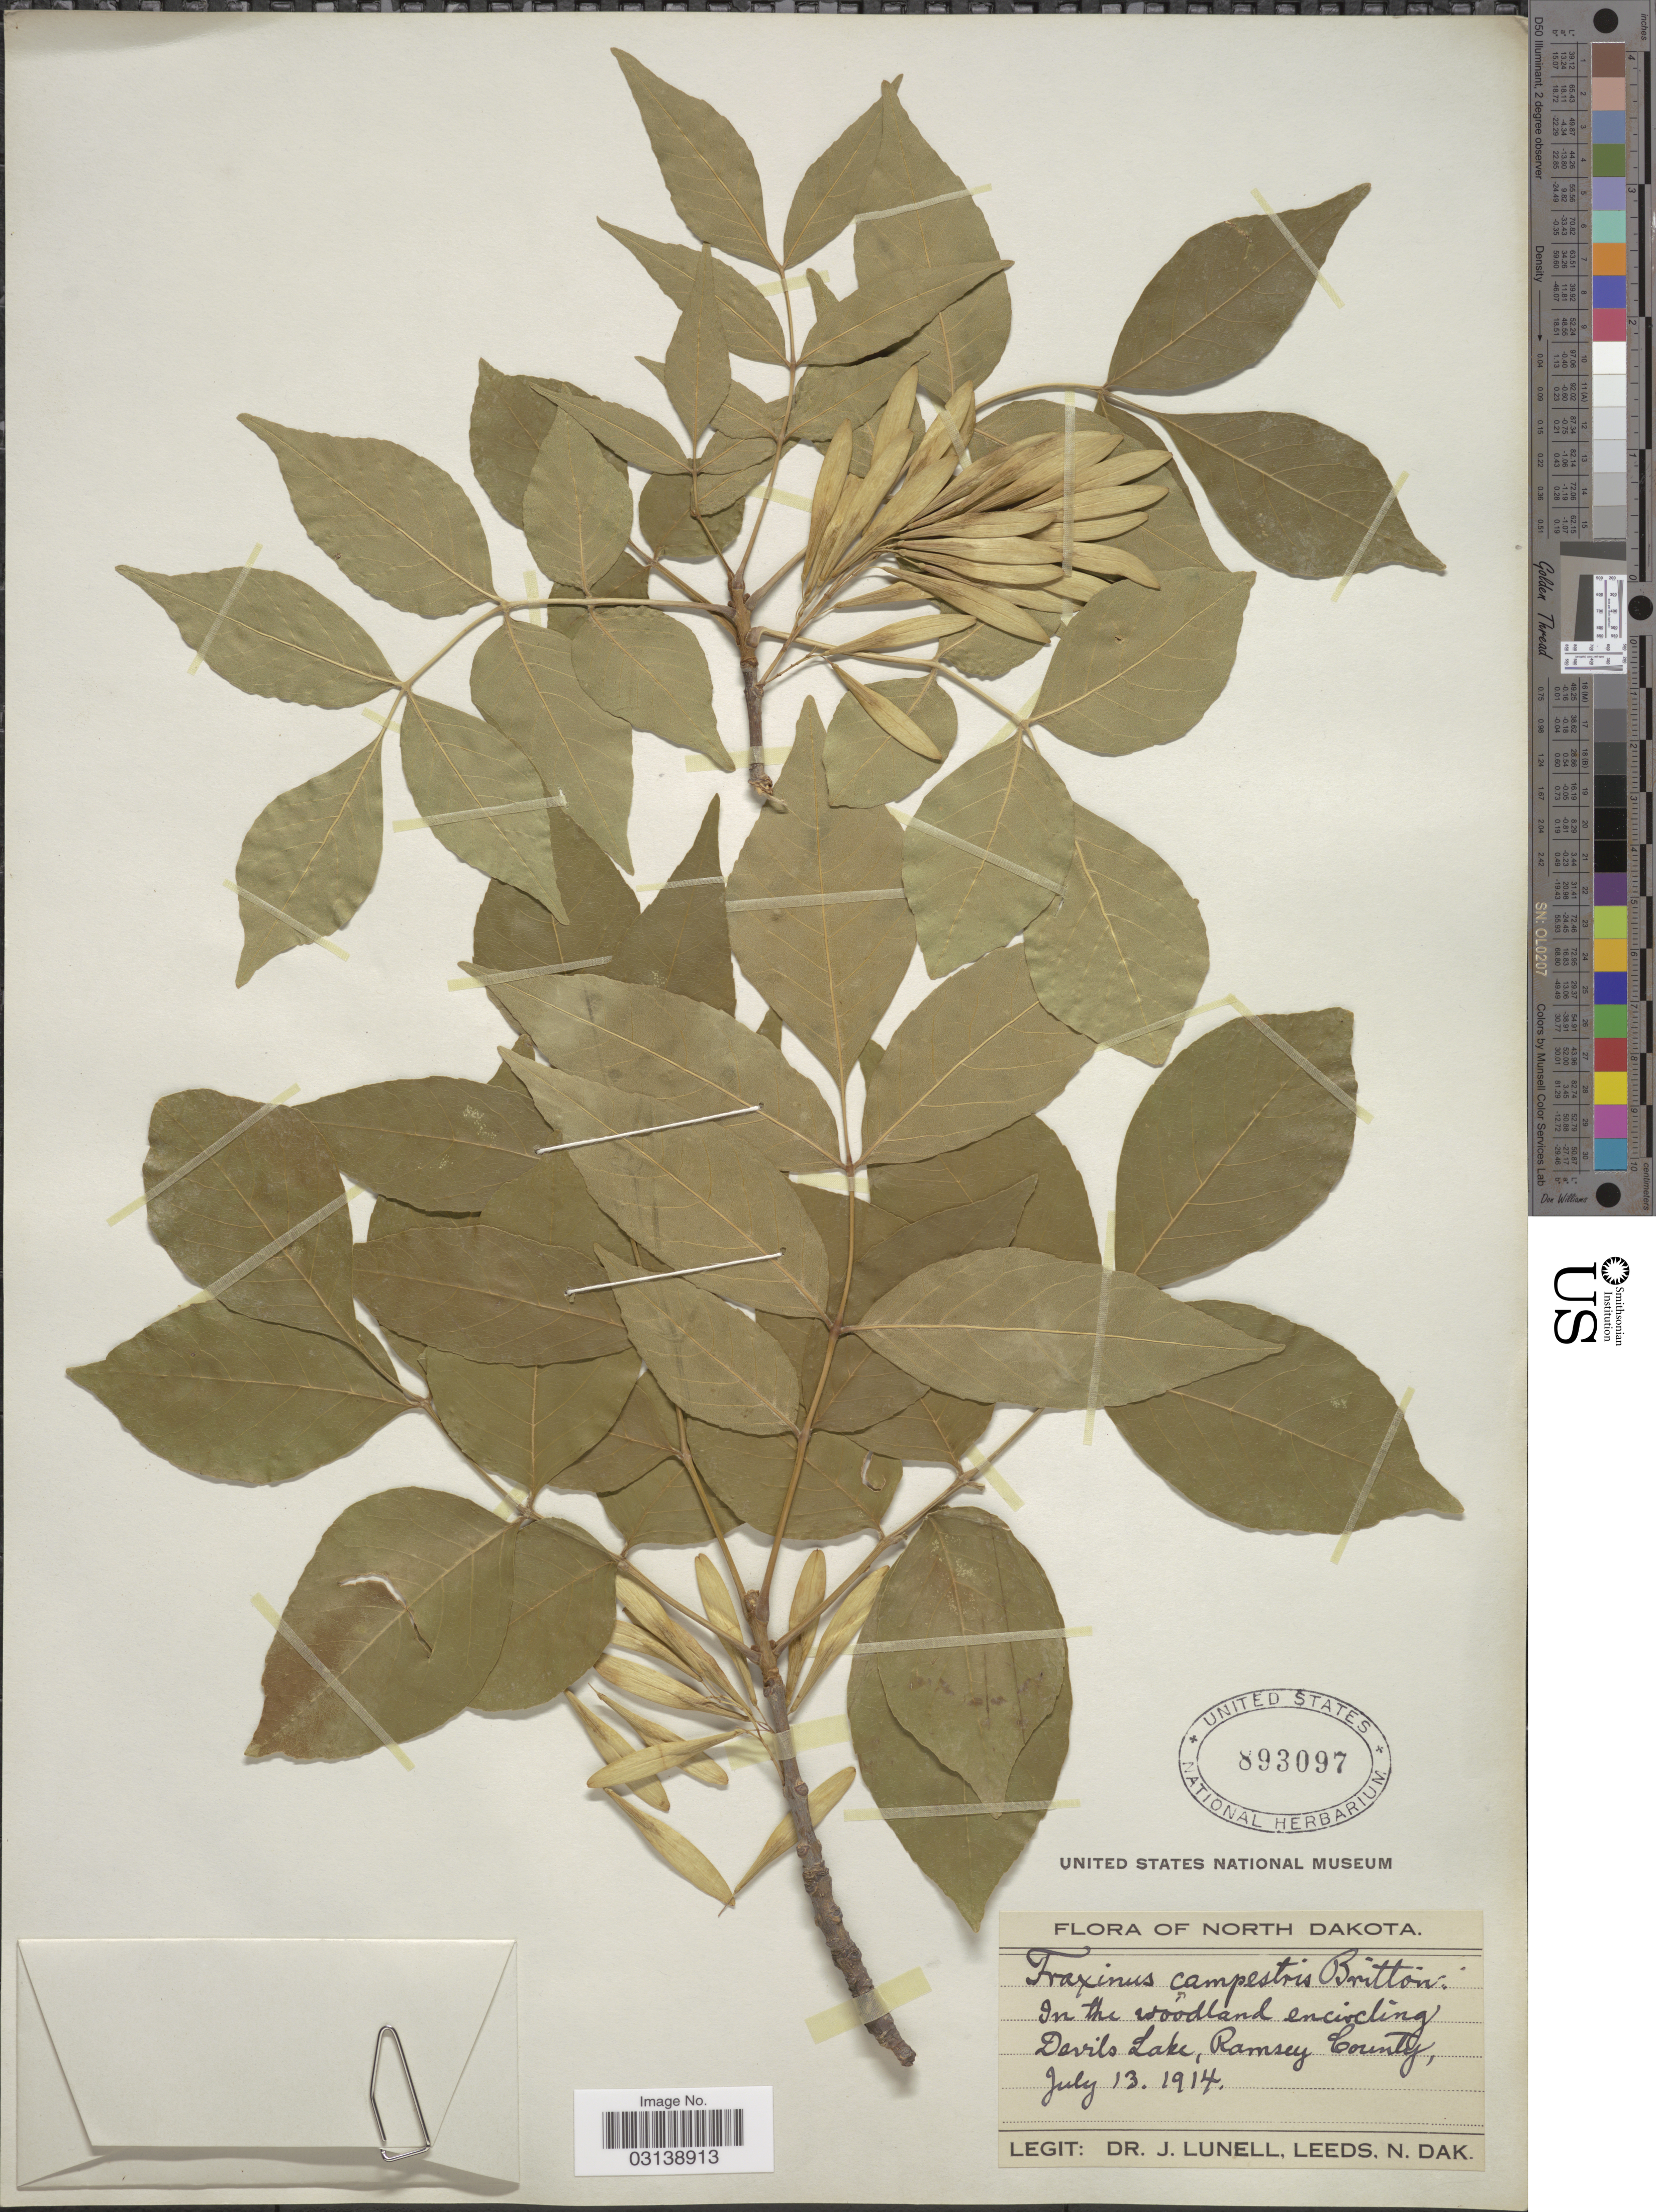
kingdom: Plantae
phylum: Tracheophyta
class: Magnoliopsida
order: Lamiales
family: Oleaceae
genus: Fraxinus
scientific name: Fraxinus pennsylvanica var. campestris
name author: (Britton) F.C. Gates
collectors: J. Lunell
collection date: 1914-07-13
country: United States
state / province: North Dakota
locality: Devils Lake, Ramsey County.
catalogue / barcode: US 893097